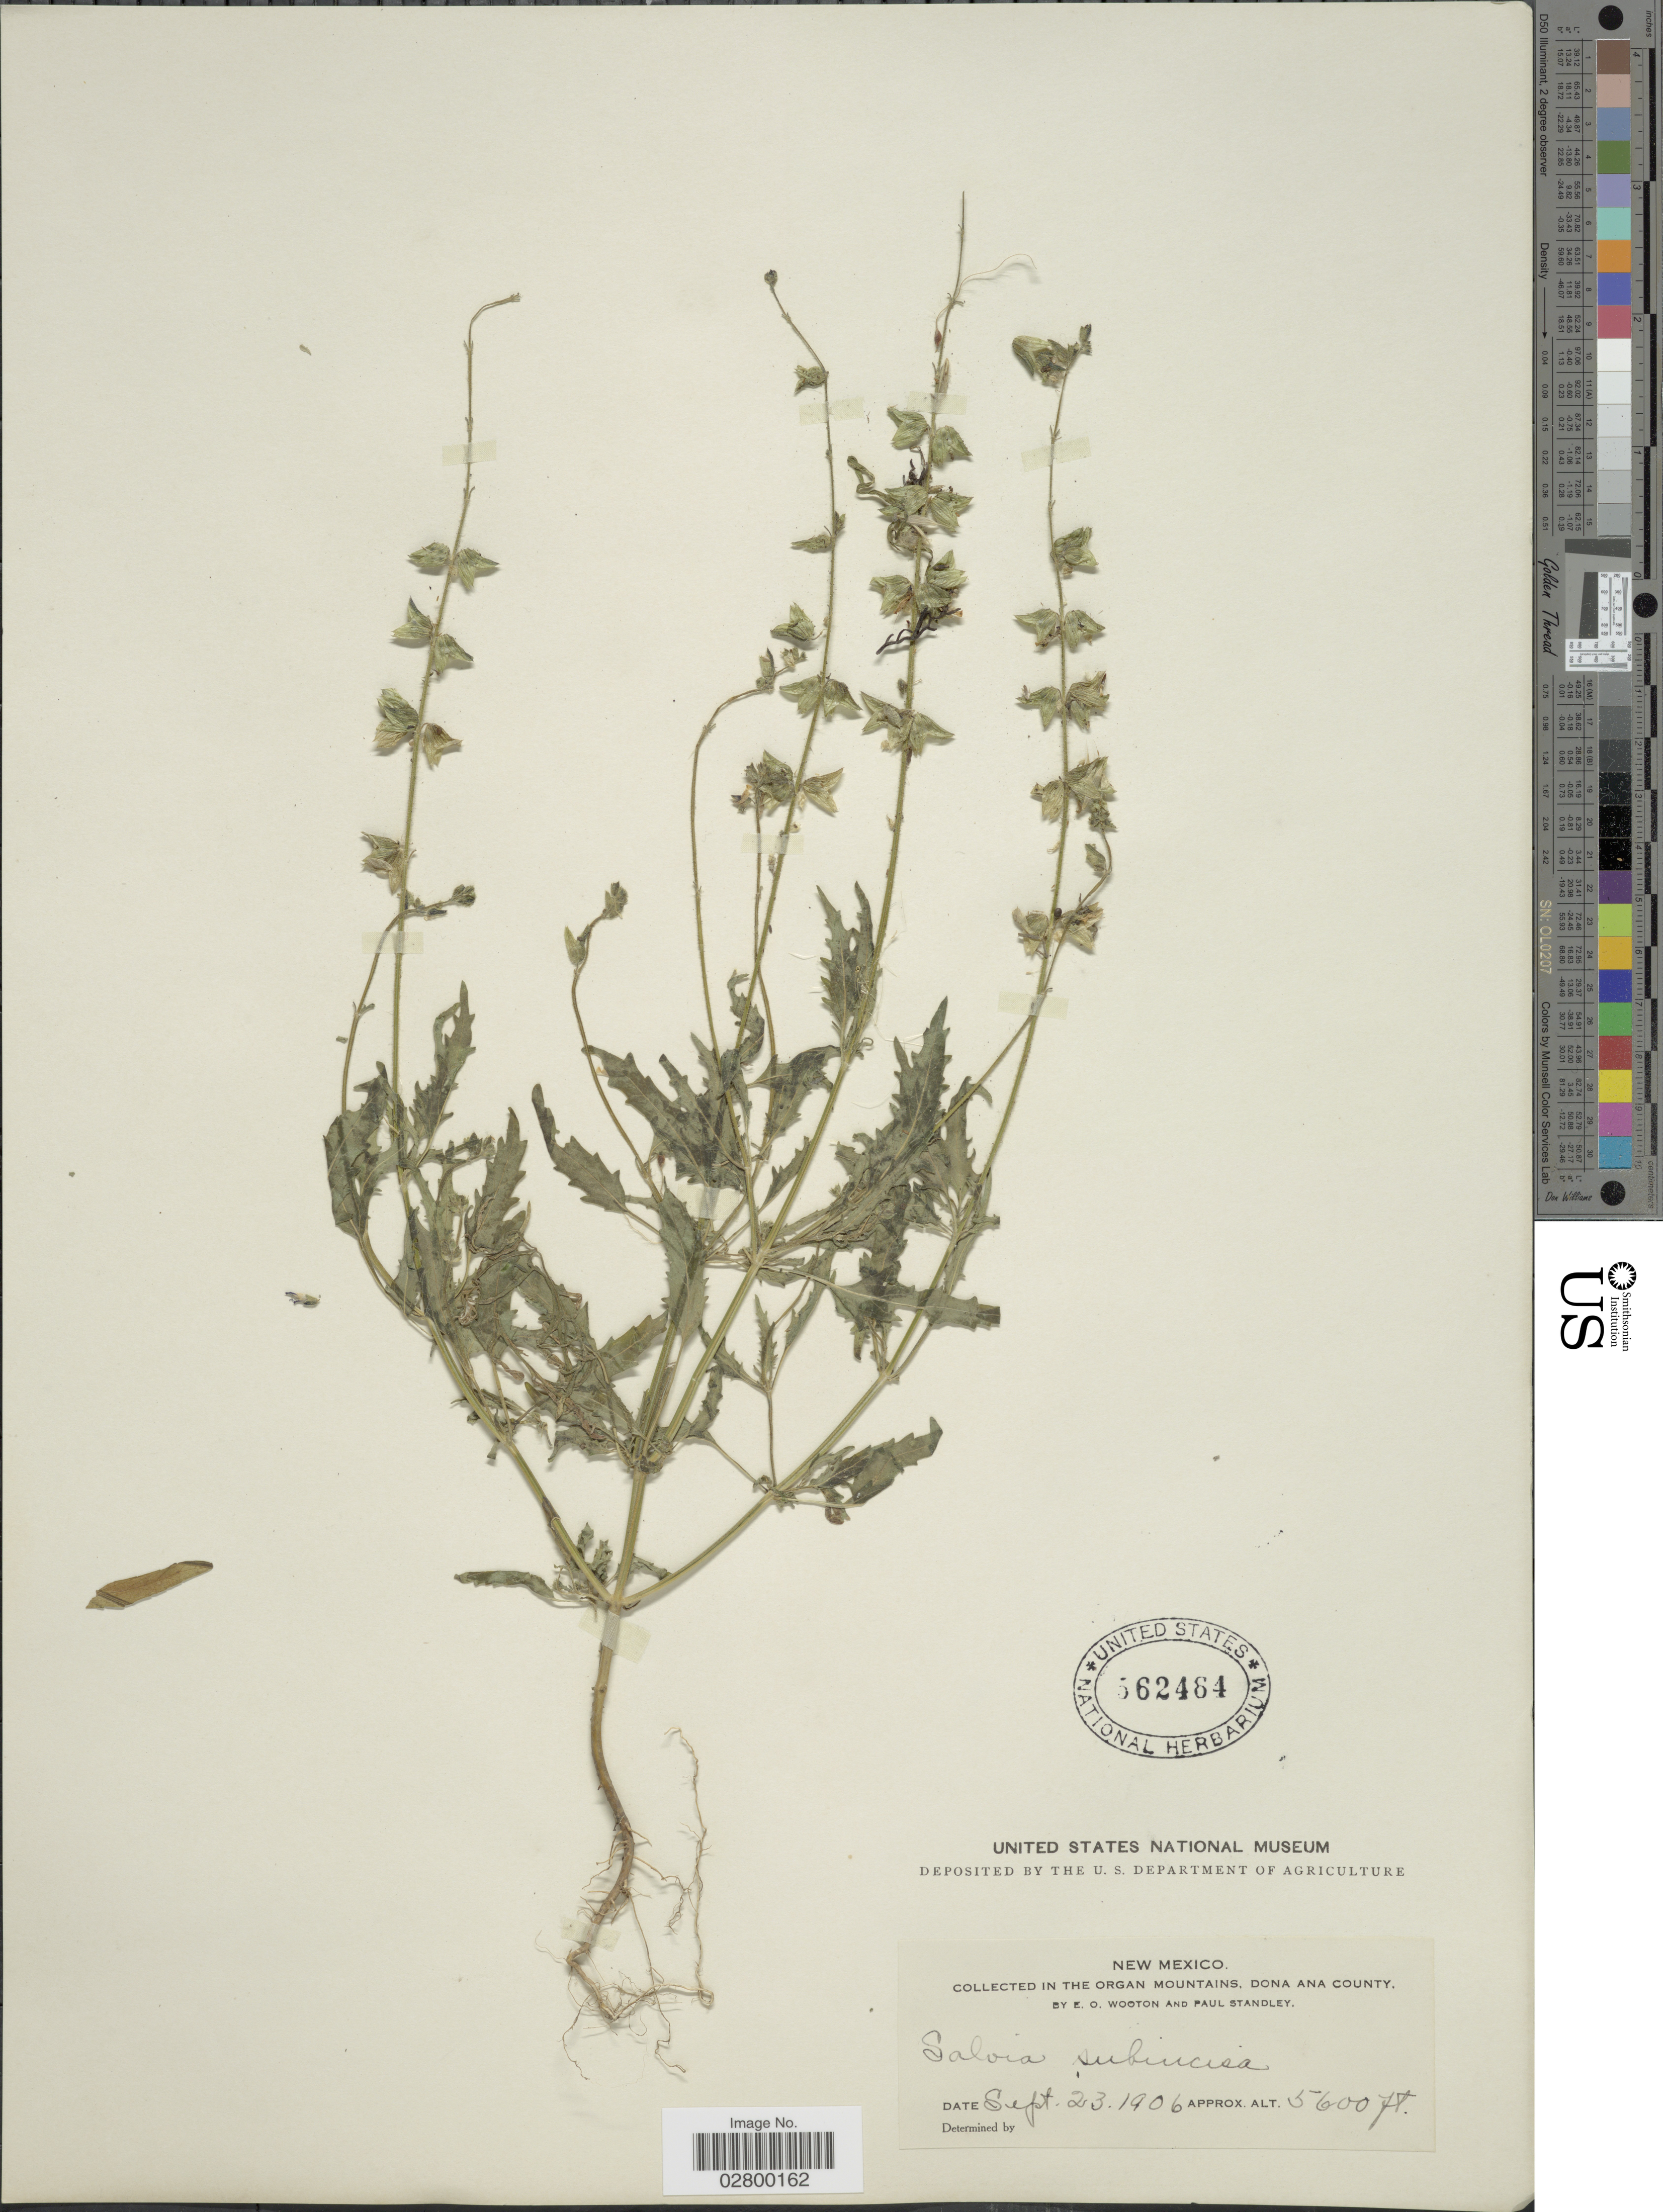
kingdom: Plantae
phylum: Tracheophyta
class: Magnoliopsida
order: Lamiales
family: Lamiaceae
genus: Salvia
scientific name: Salvia subincisa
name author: Benth.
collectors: E. O. Wooton & P. C. Standley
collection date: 1906-09-23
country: United States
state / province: New Mexico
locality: In the Organ Mountains, Dona Ana County.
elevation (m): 1707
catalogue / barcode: US 562464